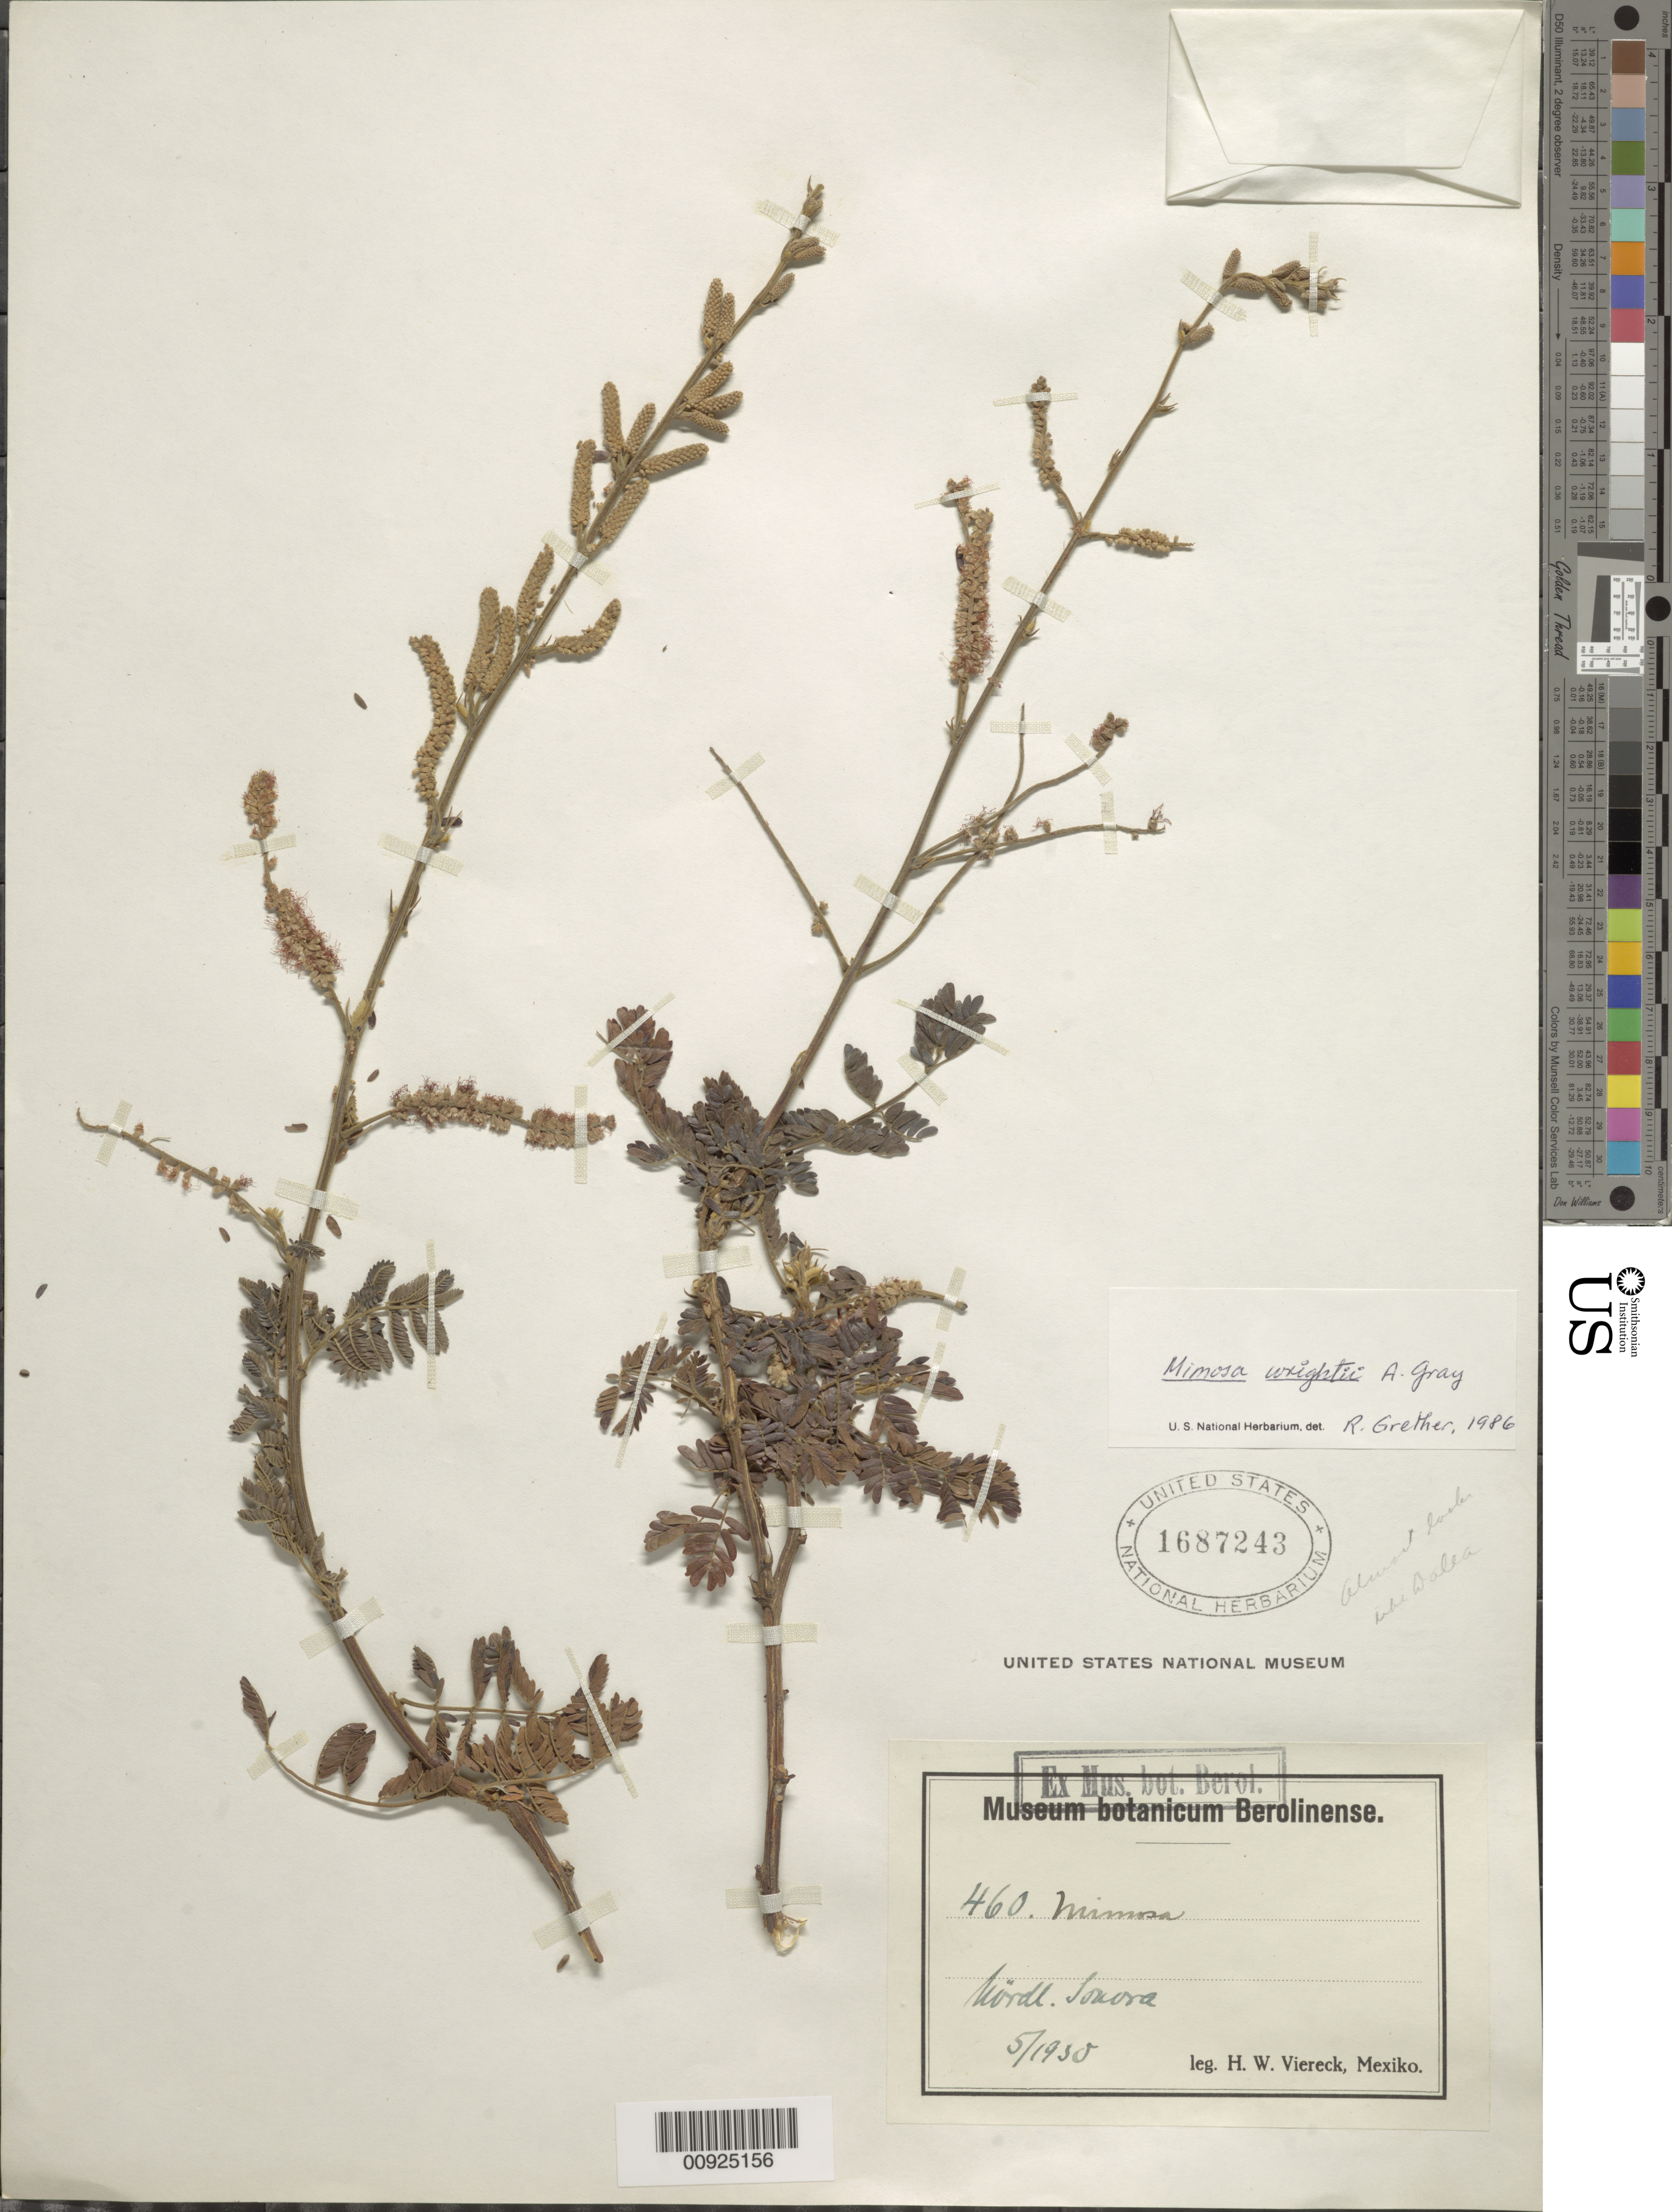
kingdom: Plantae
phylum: Tracheophyta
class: Magnoliopsida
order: Fabales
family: Fabaceae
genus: Mimosa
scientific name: Mimosa wrightii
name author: A. Gray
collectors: H. W. Viereck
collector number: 460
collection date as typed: May 1930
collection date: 1930-05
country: Mexico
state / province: Sonora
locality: Nördl Sonora.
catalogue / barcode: US 1687243